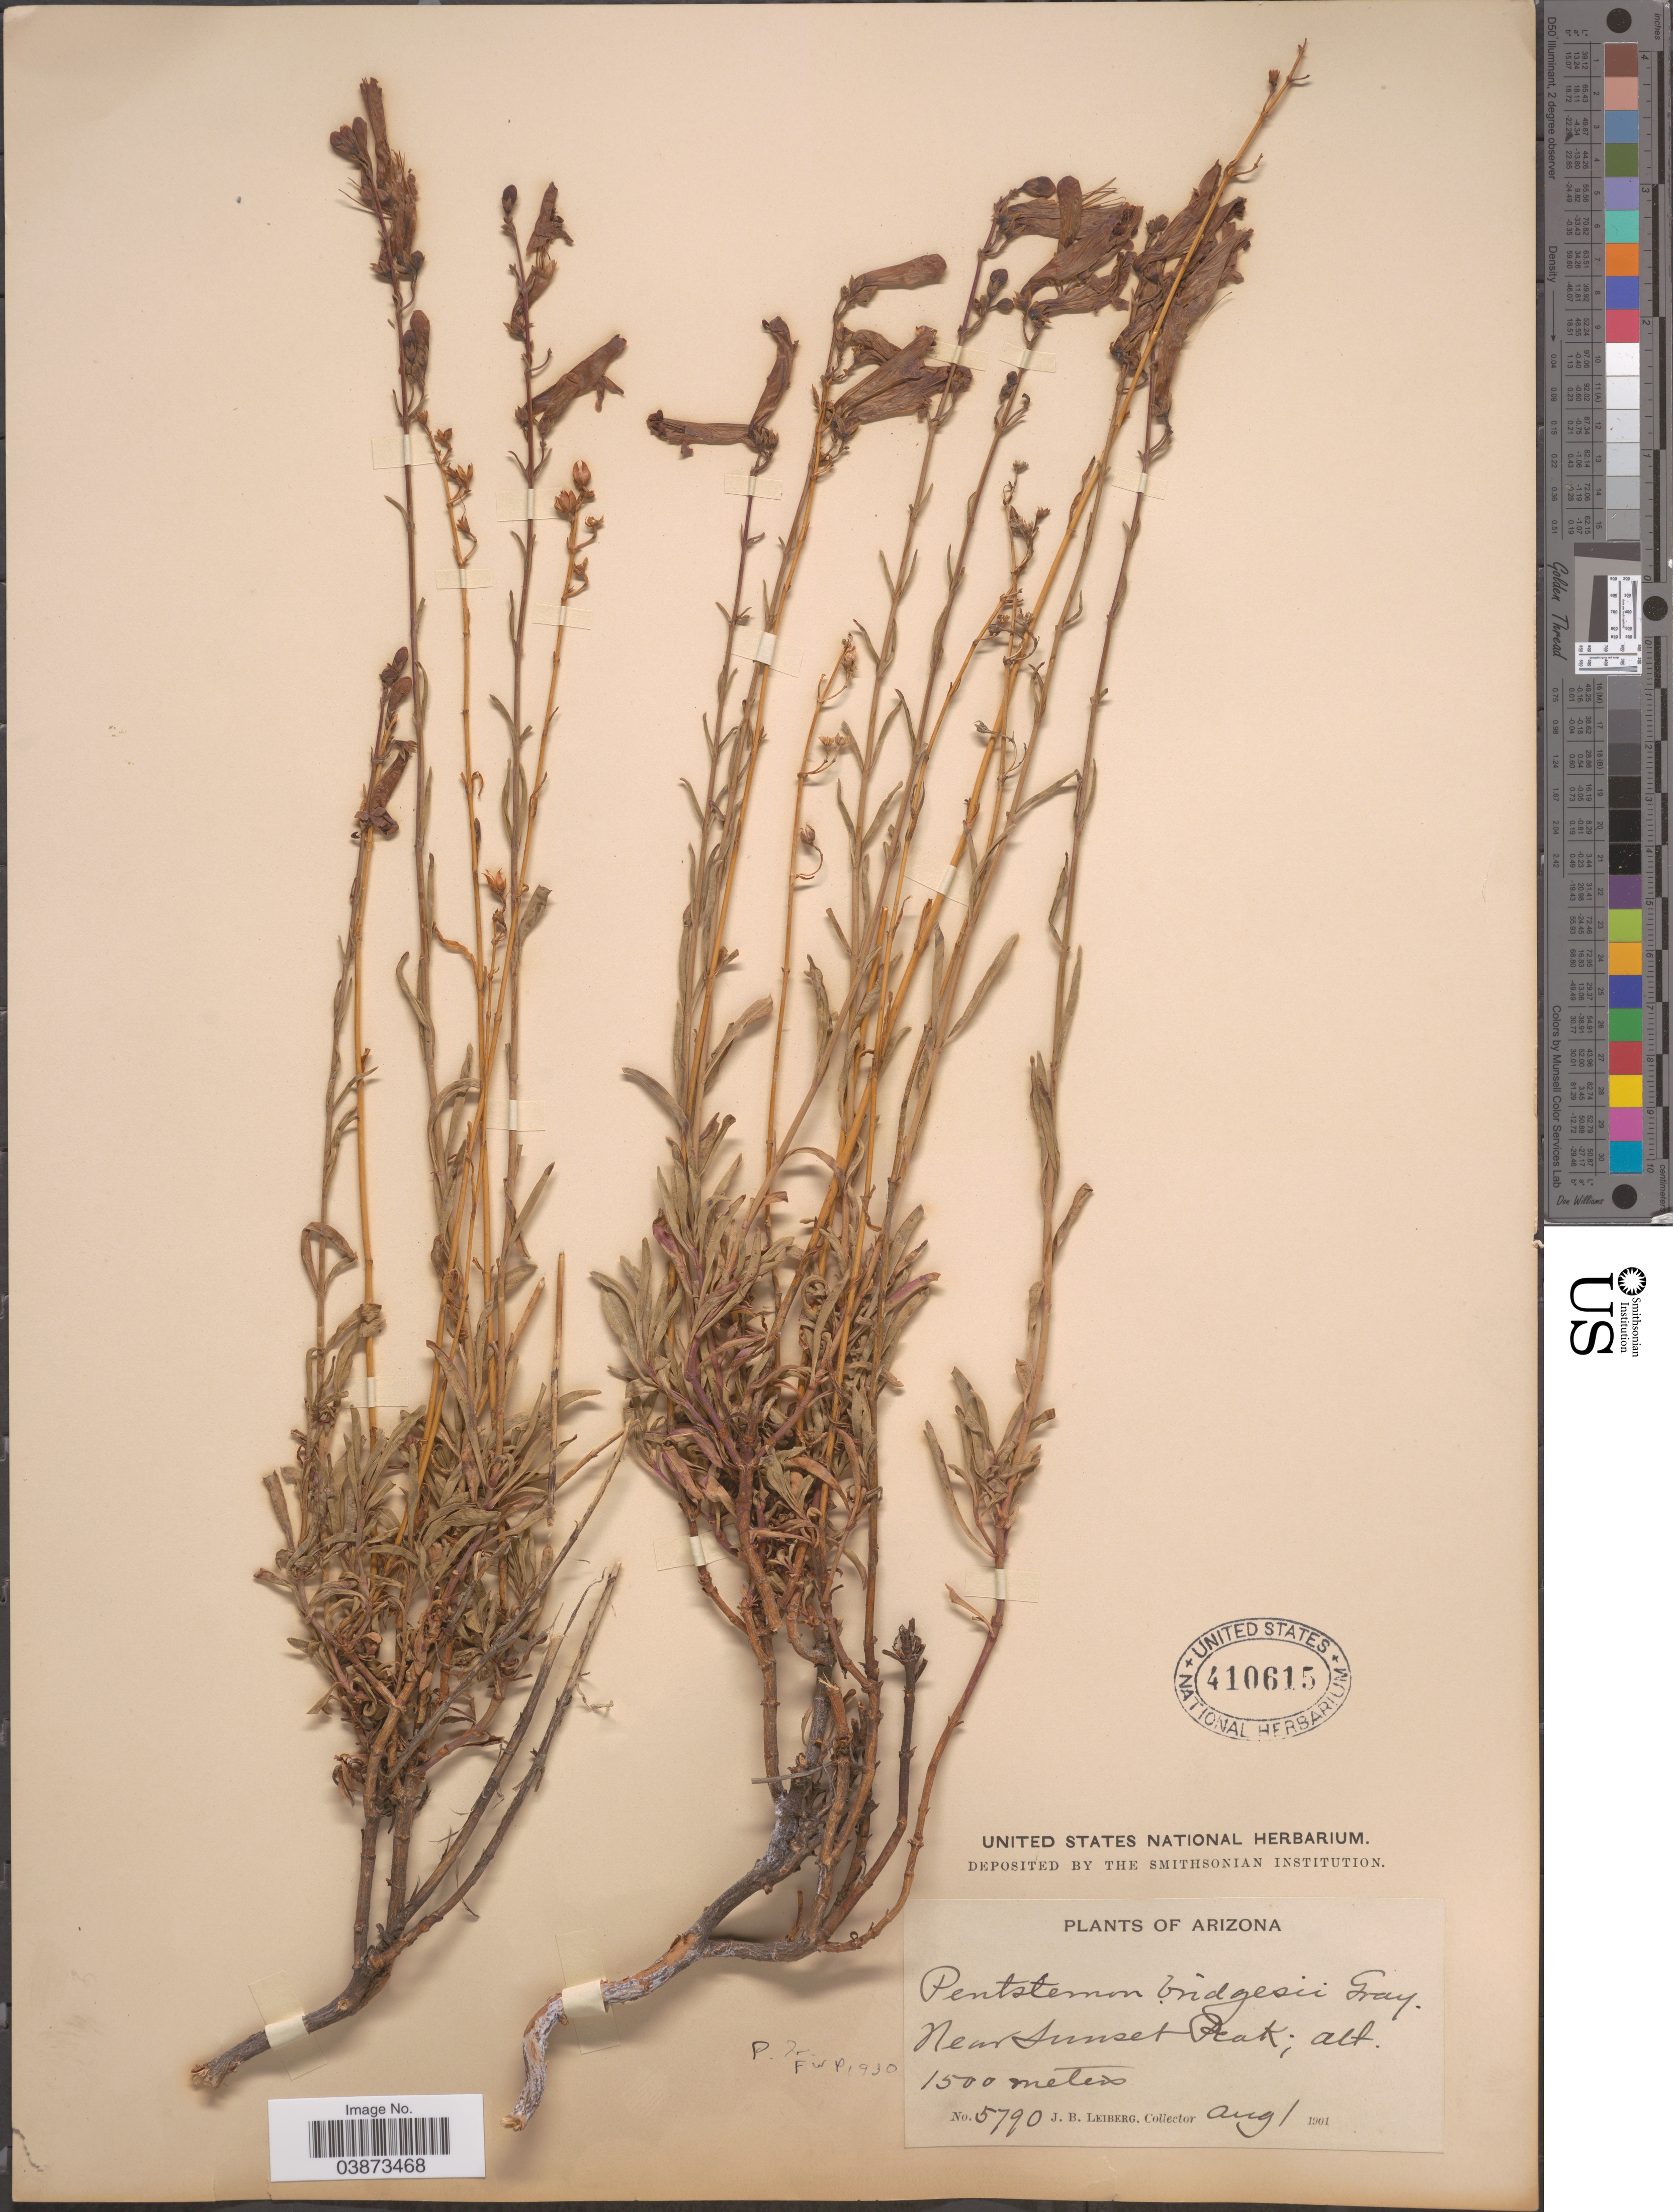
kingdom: Plantae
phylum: Tracheophyta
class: Magnoliopsida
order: Lamiales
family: Plantaginaceae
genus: Penstemon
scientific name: Penstemon bridgesii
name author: A. Gray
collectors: J. B. Leiberg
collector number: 5790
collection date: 1901-08-01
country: United States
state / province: Arizona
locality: Near Sunset Peak.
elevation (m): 1500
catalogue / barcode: US 410615